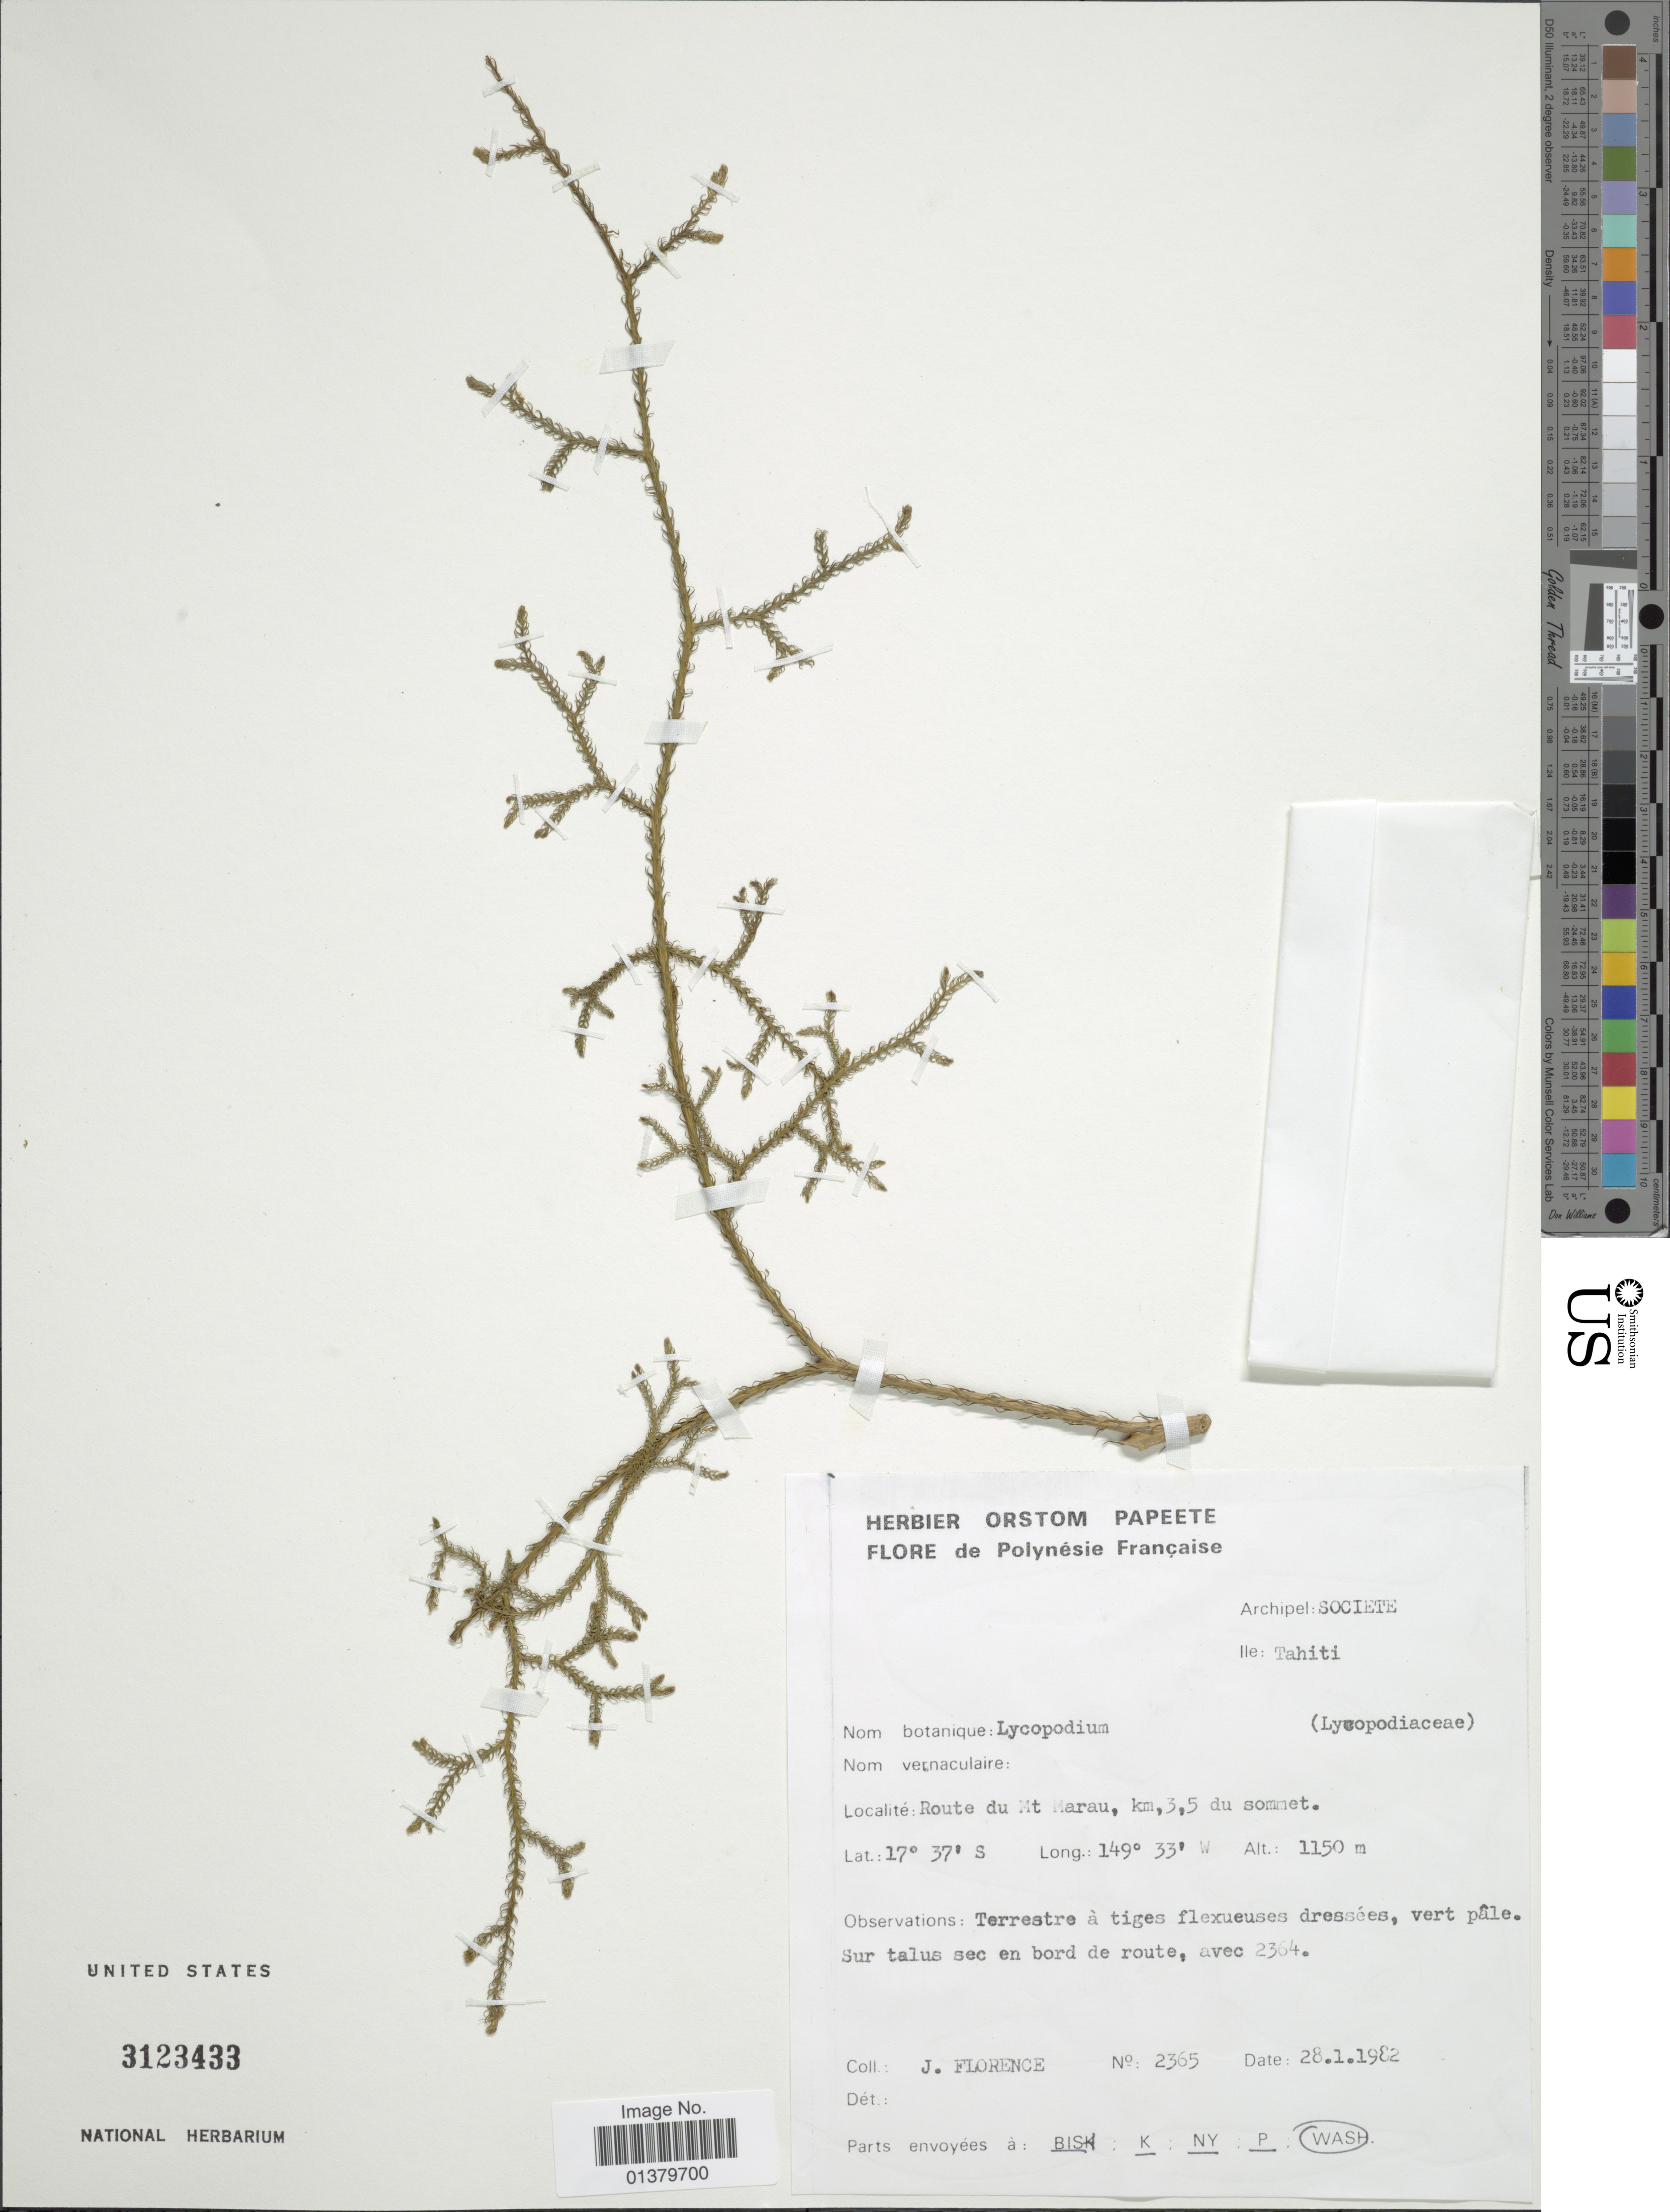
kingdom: Plantae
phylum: Tracheophyta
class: Lycopodiopsida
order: Lycopodiales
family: Lycopodiaceae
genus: Lycopodiella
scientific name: Lycopodiella sp.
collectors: J. Florence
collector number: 2365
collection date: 1982-01-28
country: French Polynesia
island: Tahiti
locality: Societe, Ile: Tahiti, Route du Mt Marau, km, 3,5 du sommet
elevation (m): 1150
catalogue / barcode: US 3123433